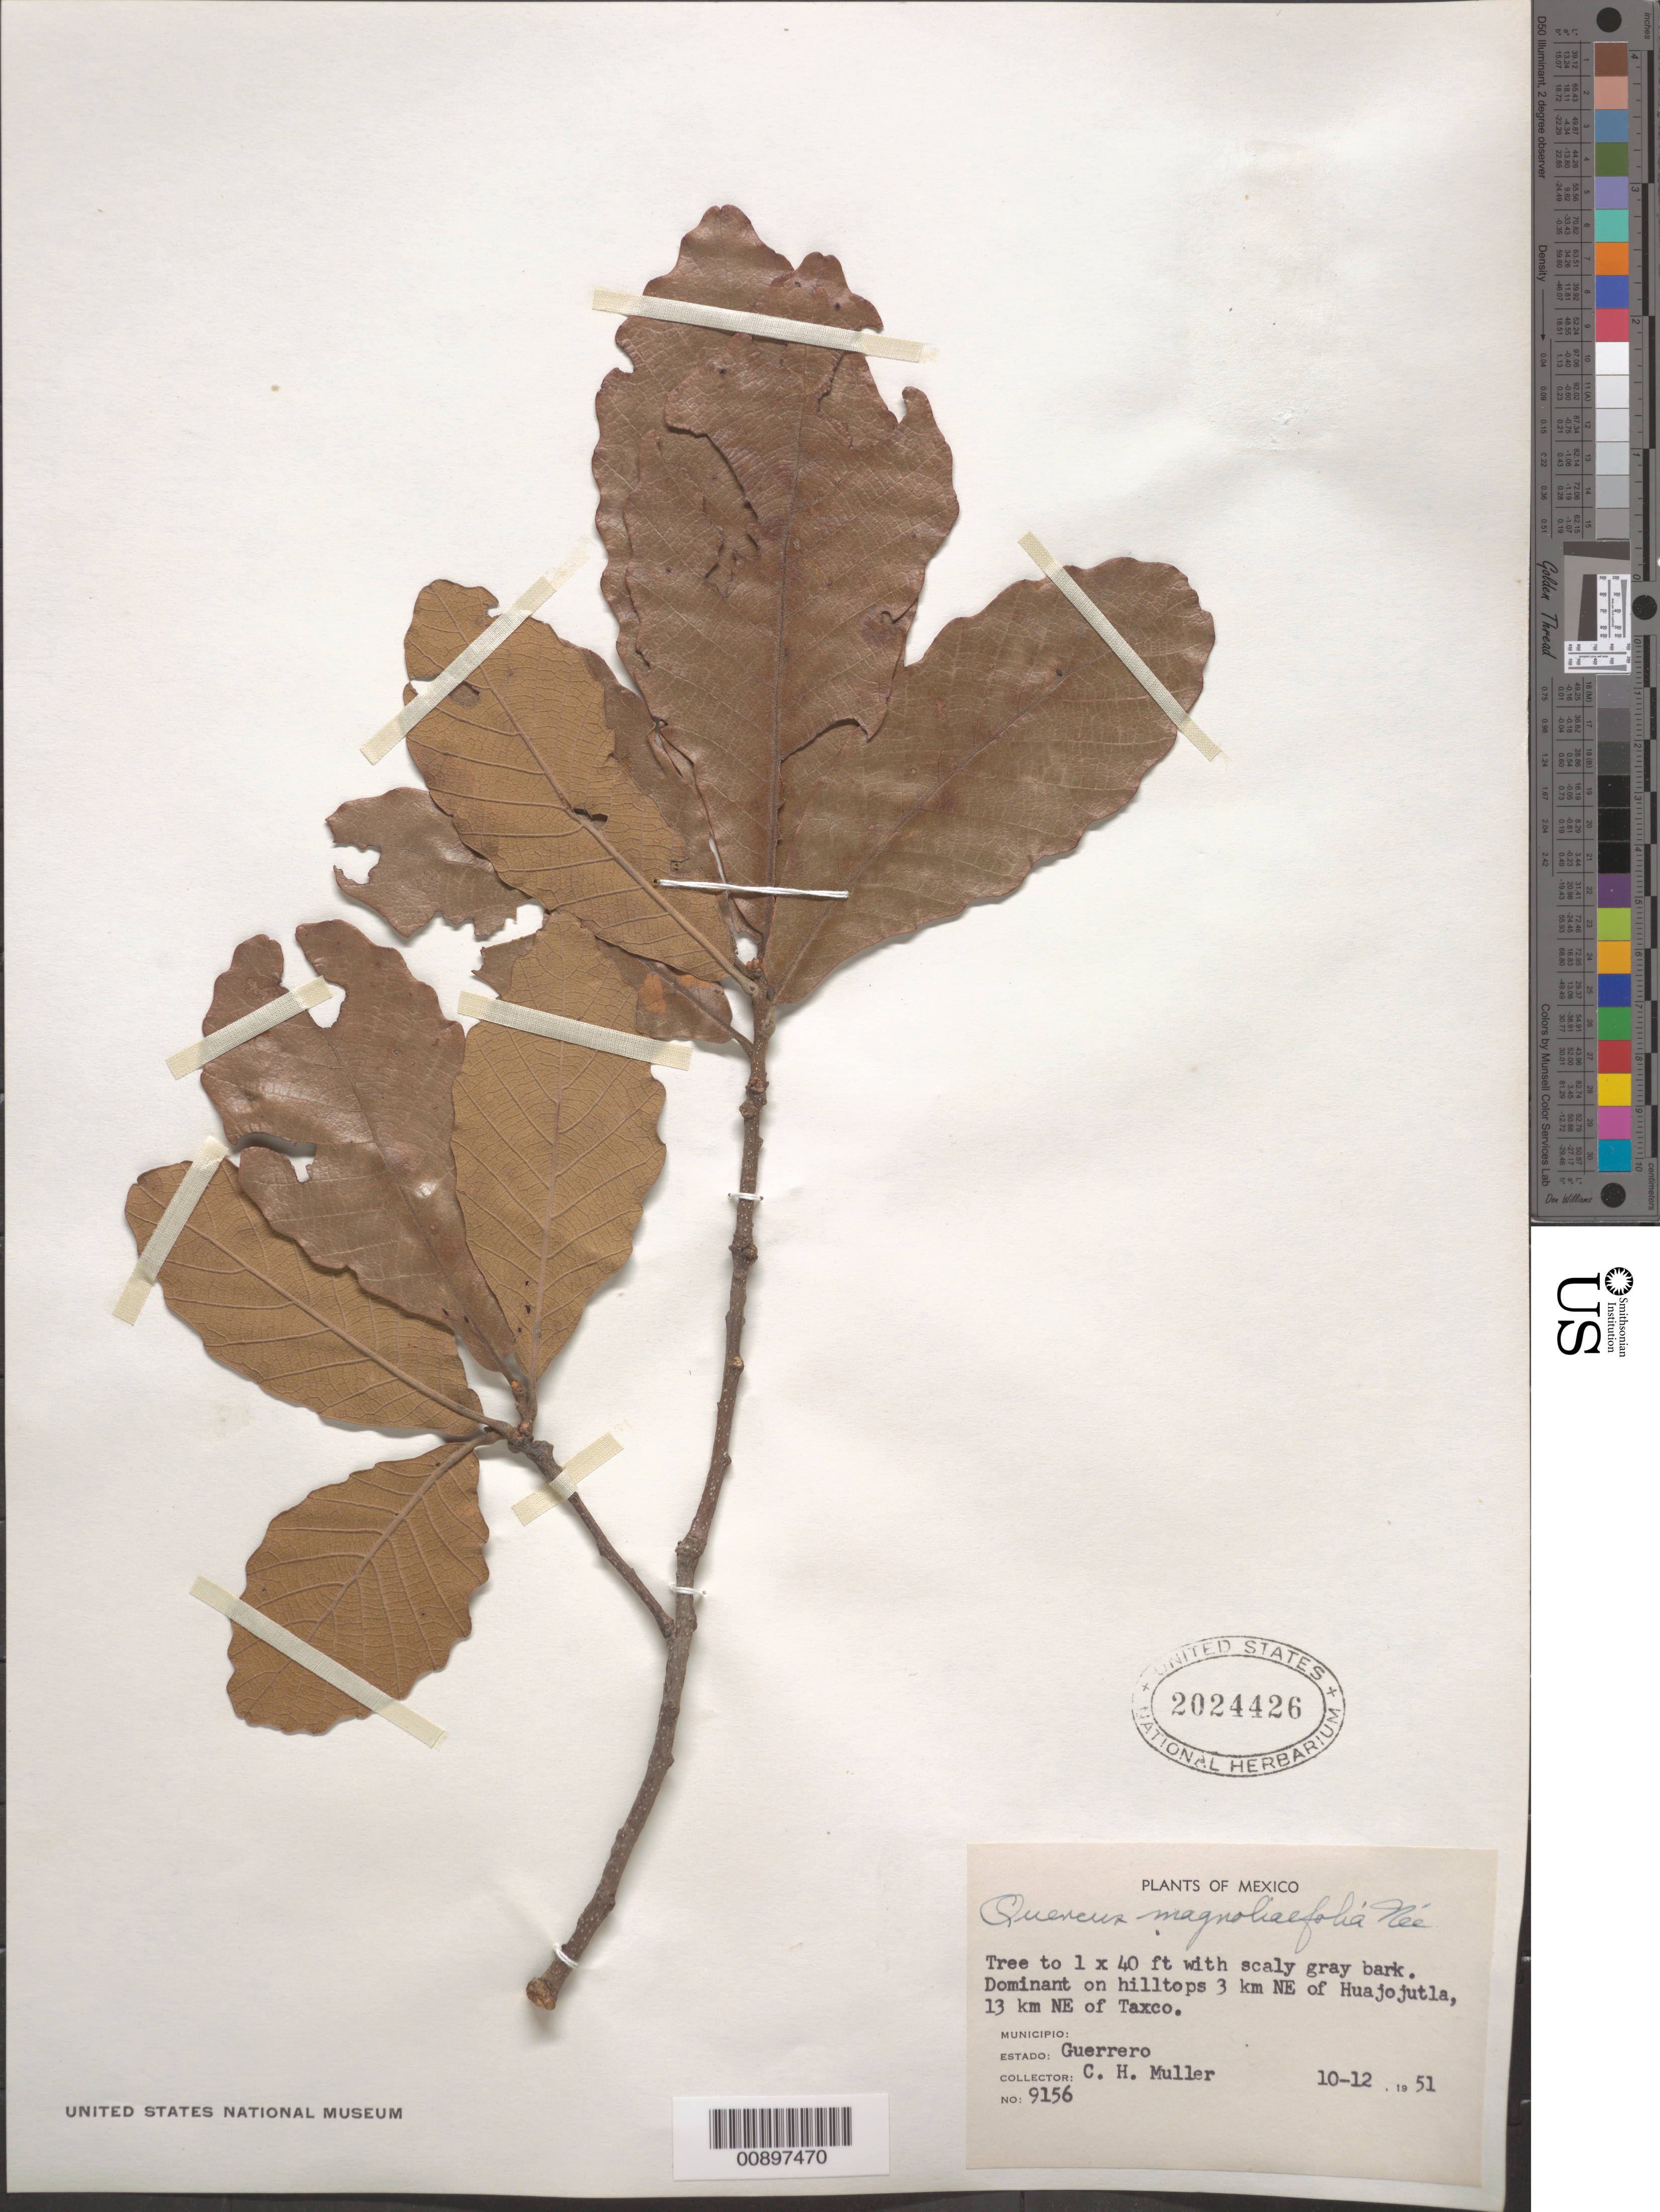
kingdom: Plantae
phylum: Tracheophyta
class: Magnoliopsida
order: Fagales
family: Fagaceae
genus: Quercus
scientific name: Quercus magnoliifolia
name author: Née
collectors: C. H. Muller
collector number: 9156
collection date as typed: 12 Oct 1951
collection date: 1951-10-12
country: Mexico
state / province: Guerrero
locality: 3 km NE of Huajojutla, 13 km NE of Taxco, Guerrero.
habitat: On hilltops.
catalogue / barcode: US 2024426